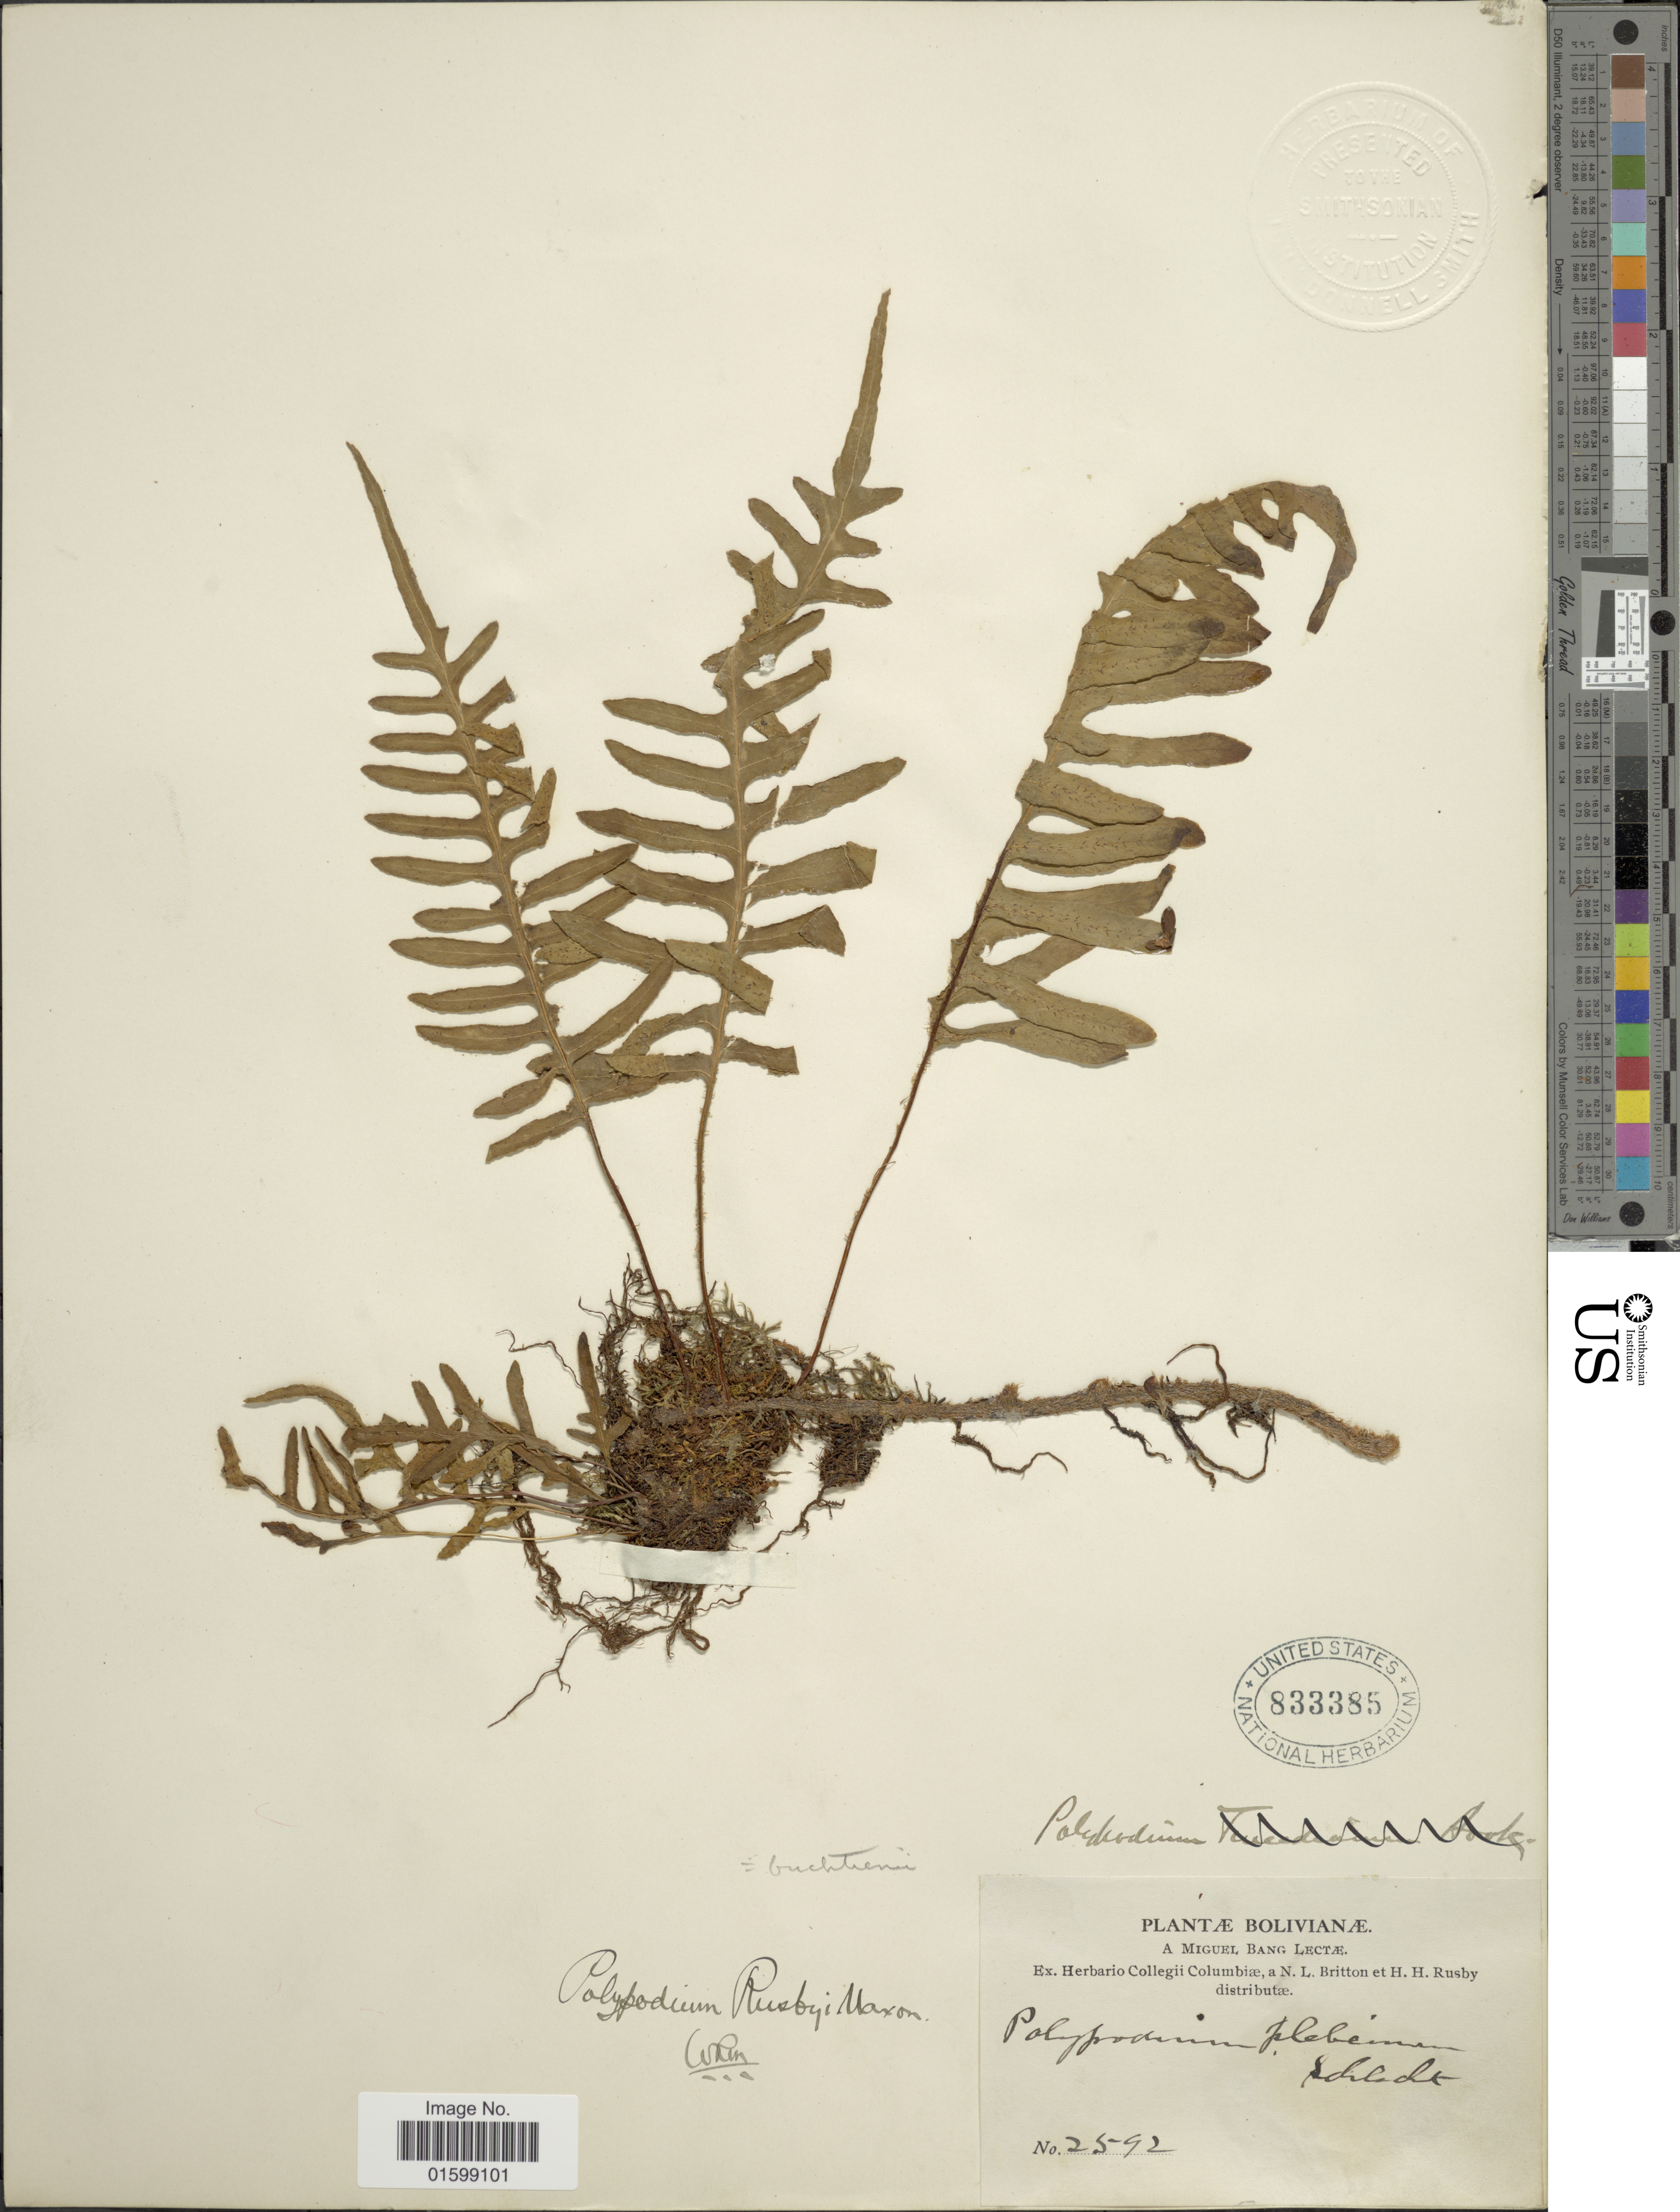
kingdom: Plantae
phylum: Tracheophyta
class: Polypodiopsida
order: Polypodiales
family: Polypodiaceae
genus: Pleopeltis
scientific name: Pleopeltis buchtienii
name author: (Christ & Rosenst.) A.R. Sm.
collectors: M. Bang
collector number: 2592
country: Bolivia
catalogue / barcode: US 833385